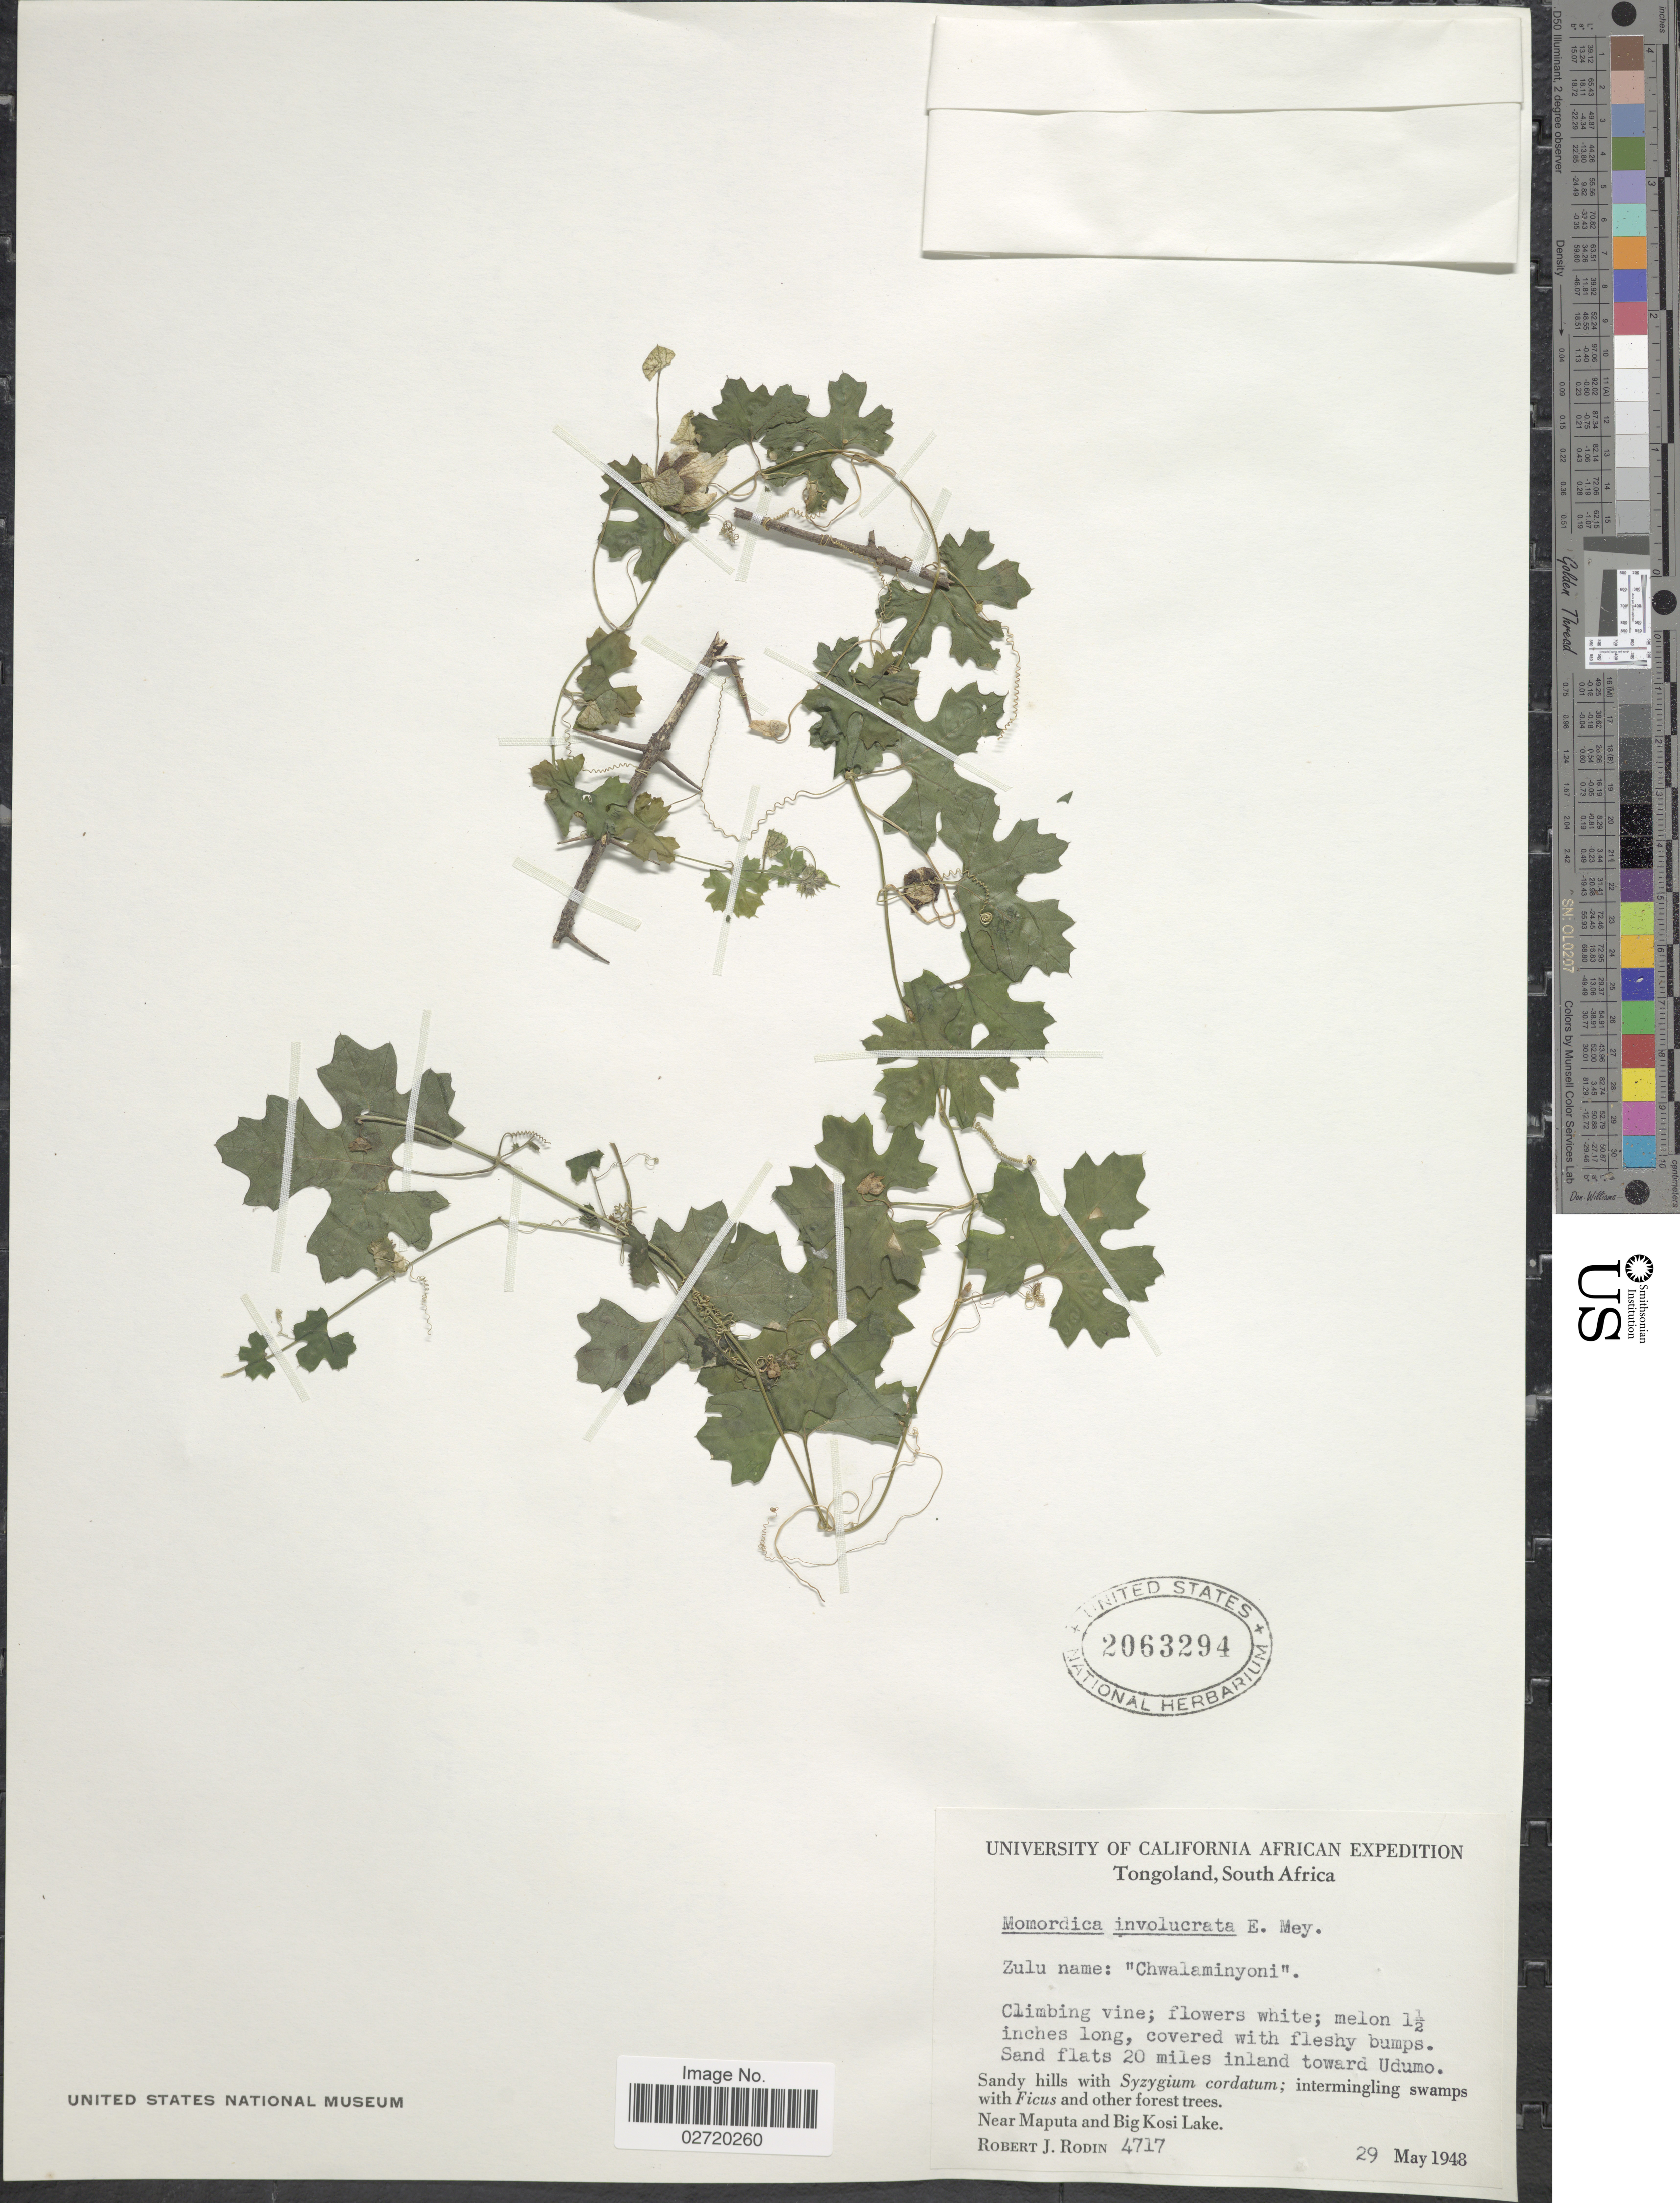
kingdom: Plantae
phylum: Tracheophyta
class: Magnoliopsida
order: Cucurbitales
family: Cucurbitaceae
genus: Momordica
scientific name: Momordica involucrata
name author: E. Mey.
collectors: R. J. Rodin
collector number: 4717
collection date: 1948-05-29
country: South Africa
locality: Tongoland, South Afrika, Near Maputa and Bog Kosi Lake, 20 miles inland toward Udumo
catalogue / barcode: US 2063294